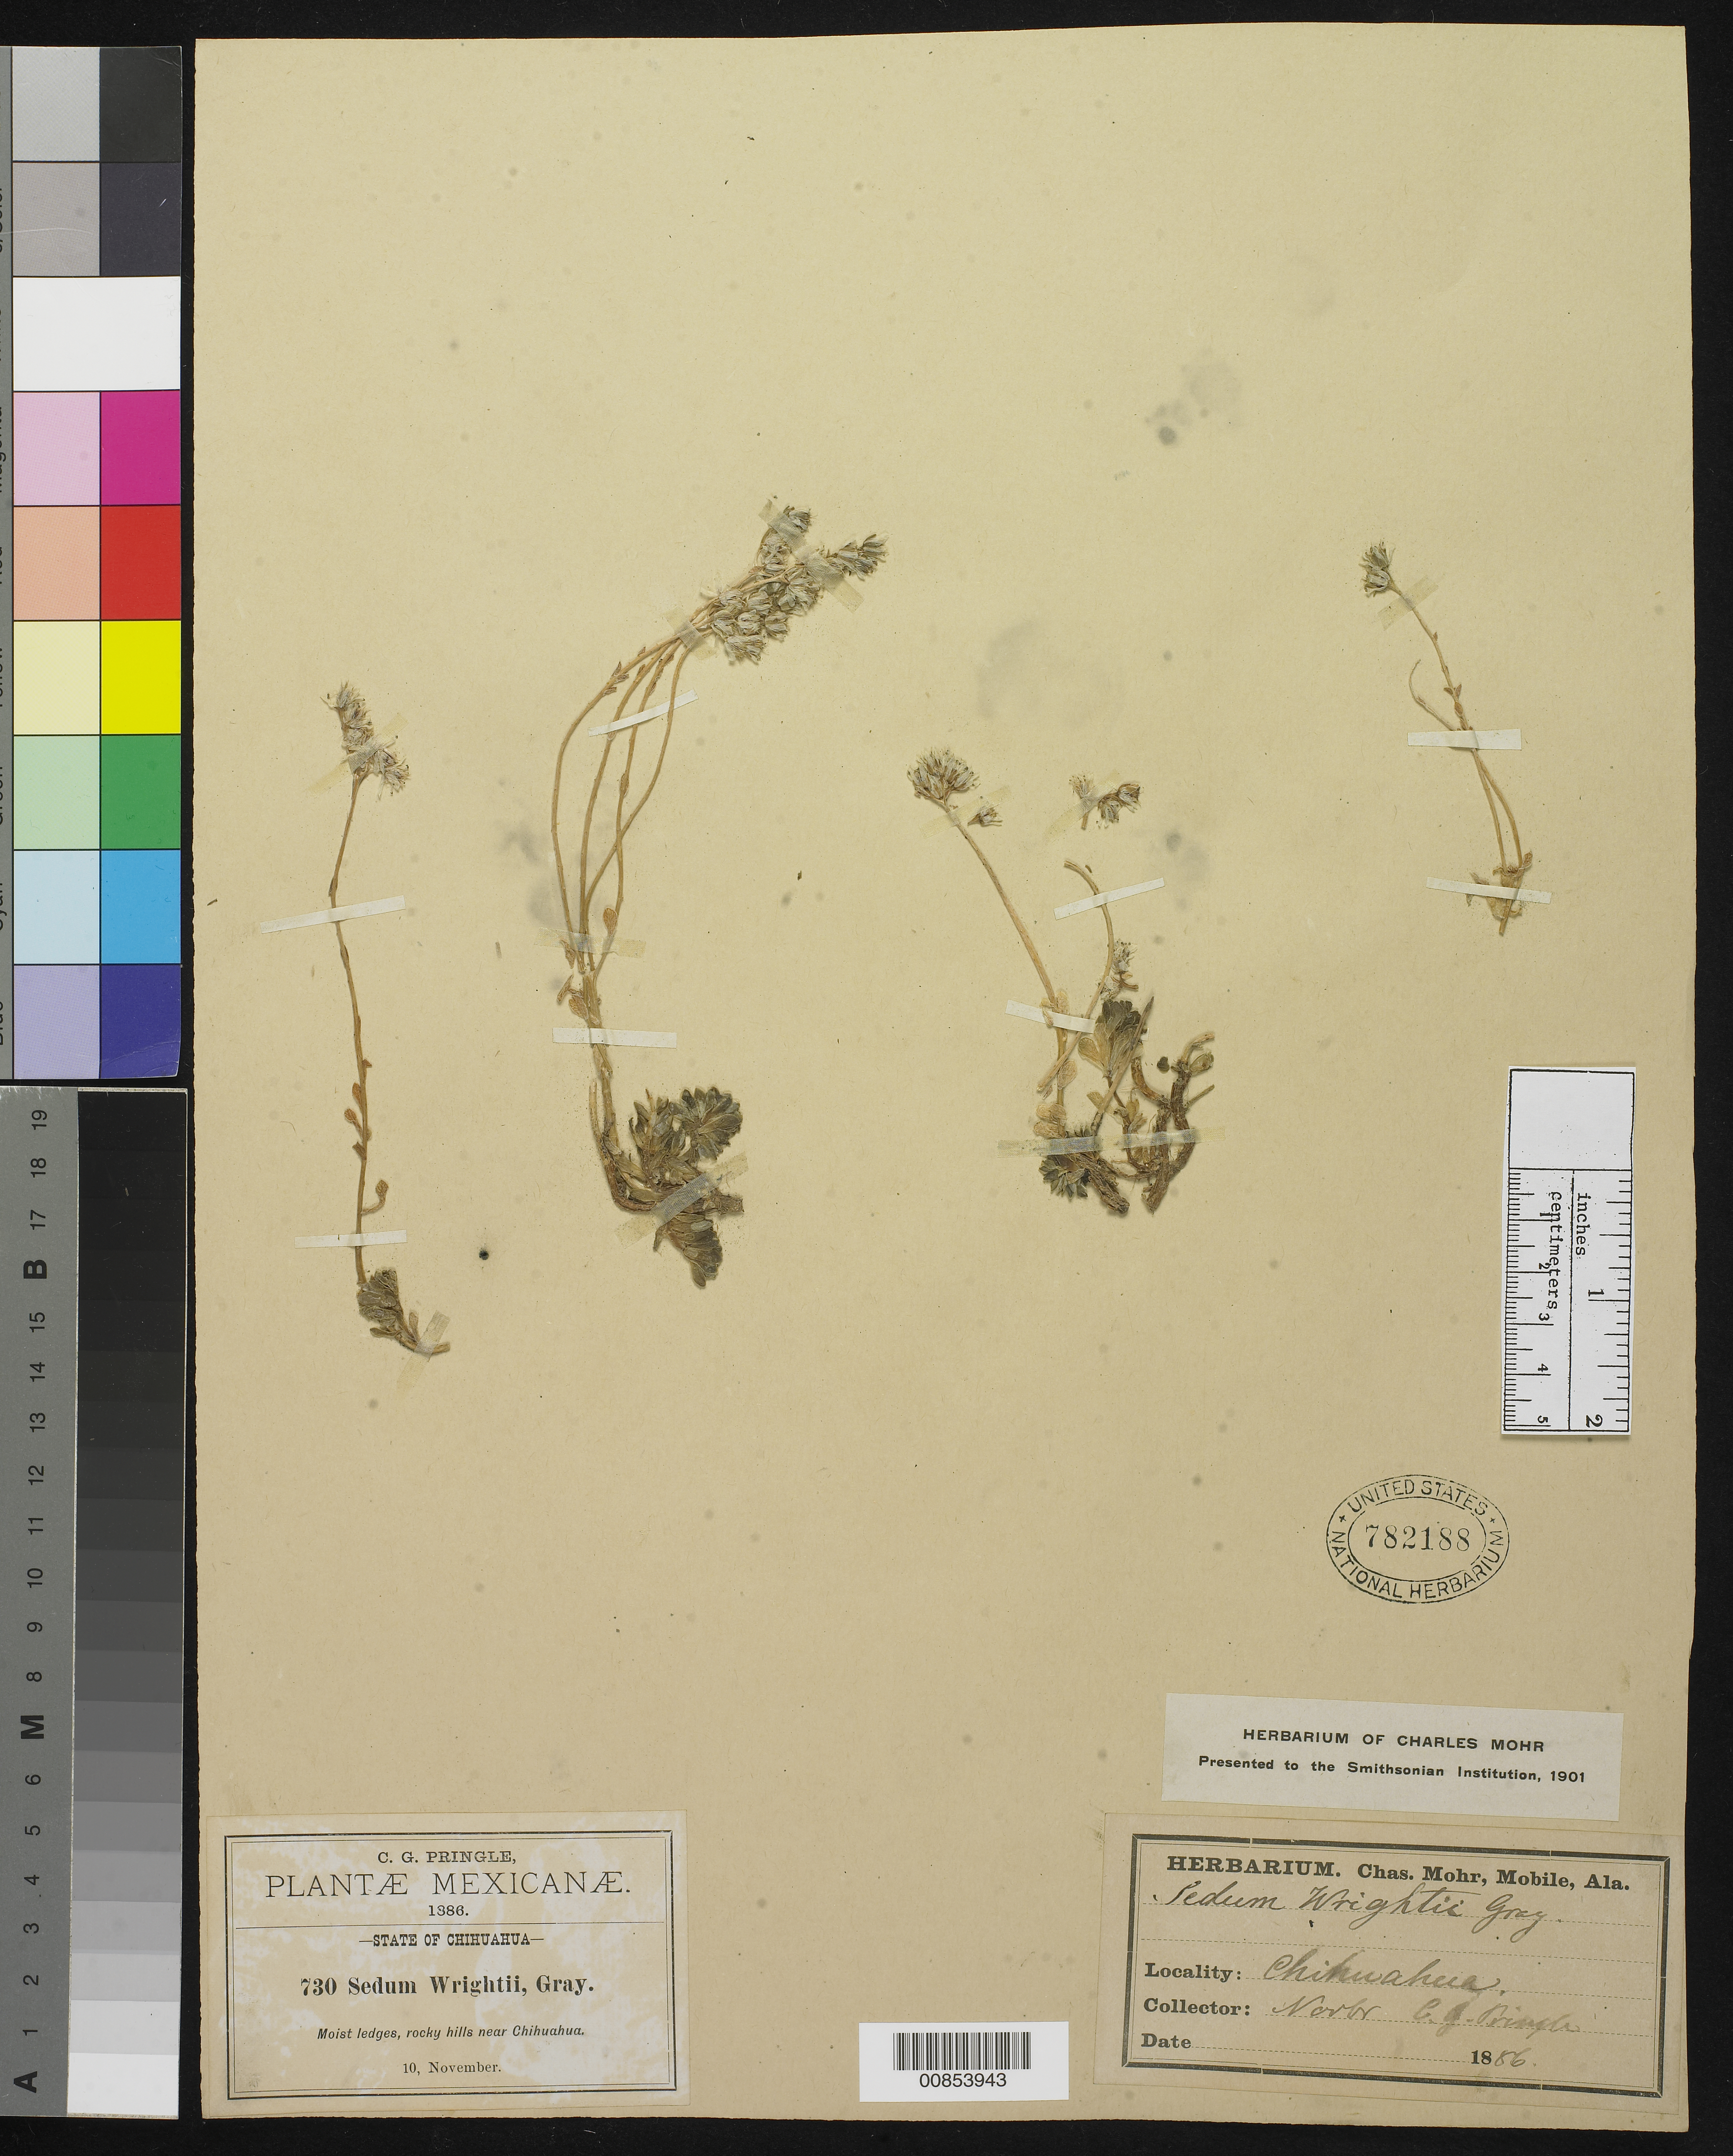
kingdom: Plantae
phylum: Tracheophyta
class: Magnoliopsida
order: Saxifragales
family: Crassulaceae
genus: Sedum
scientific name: Sedum wrightii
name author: A. Gray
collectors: C. G. Pringle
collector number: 730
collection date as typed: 10 Nov 1886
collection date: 1886-11-10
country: Mexico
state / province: Chihuahua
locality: Rocky hills near Chihuahua.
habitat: Moist ledges, rocky hills.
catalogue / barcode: US 782188